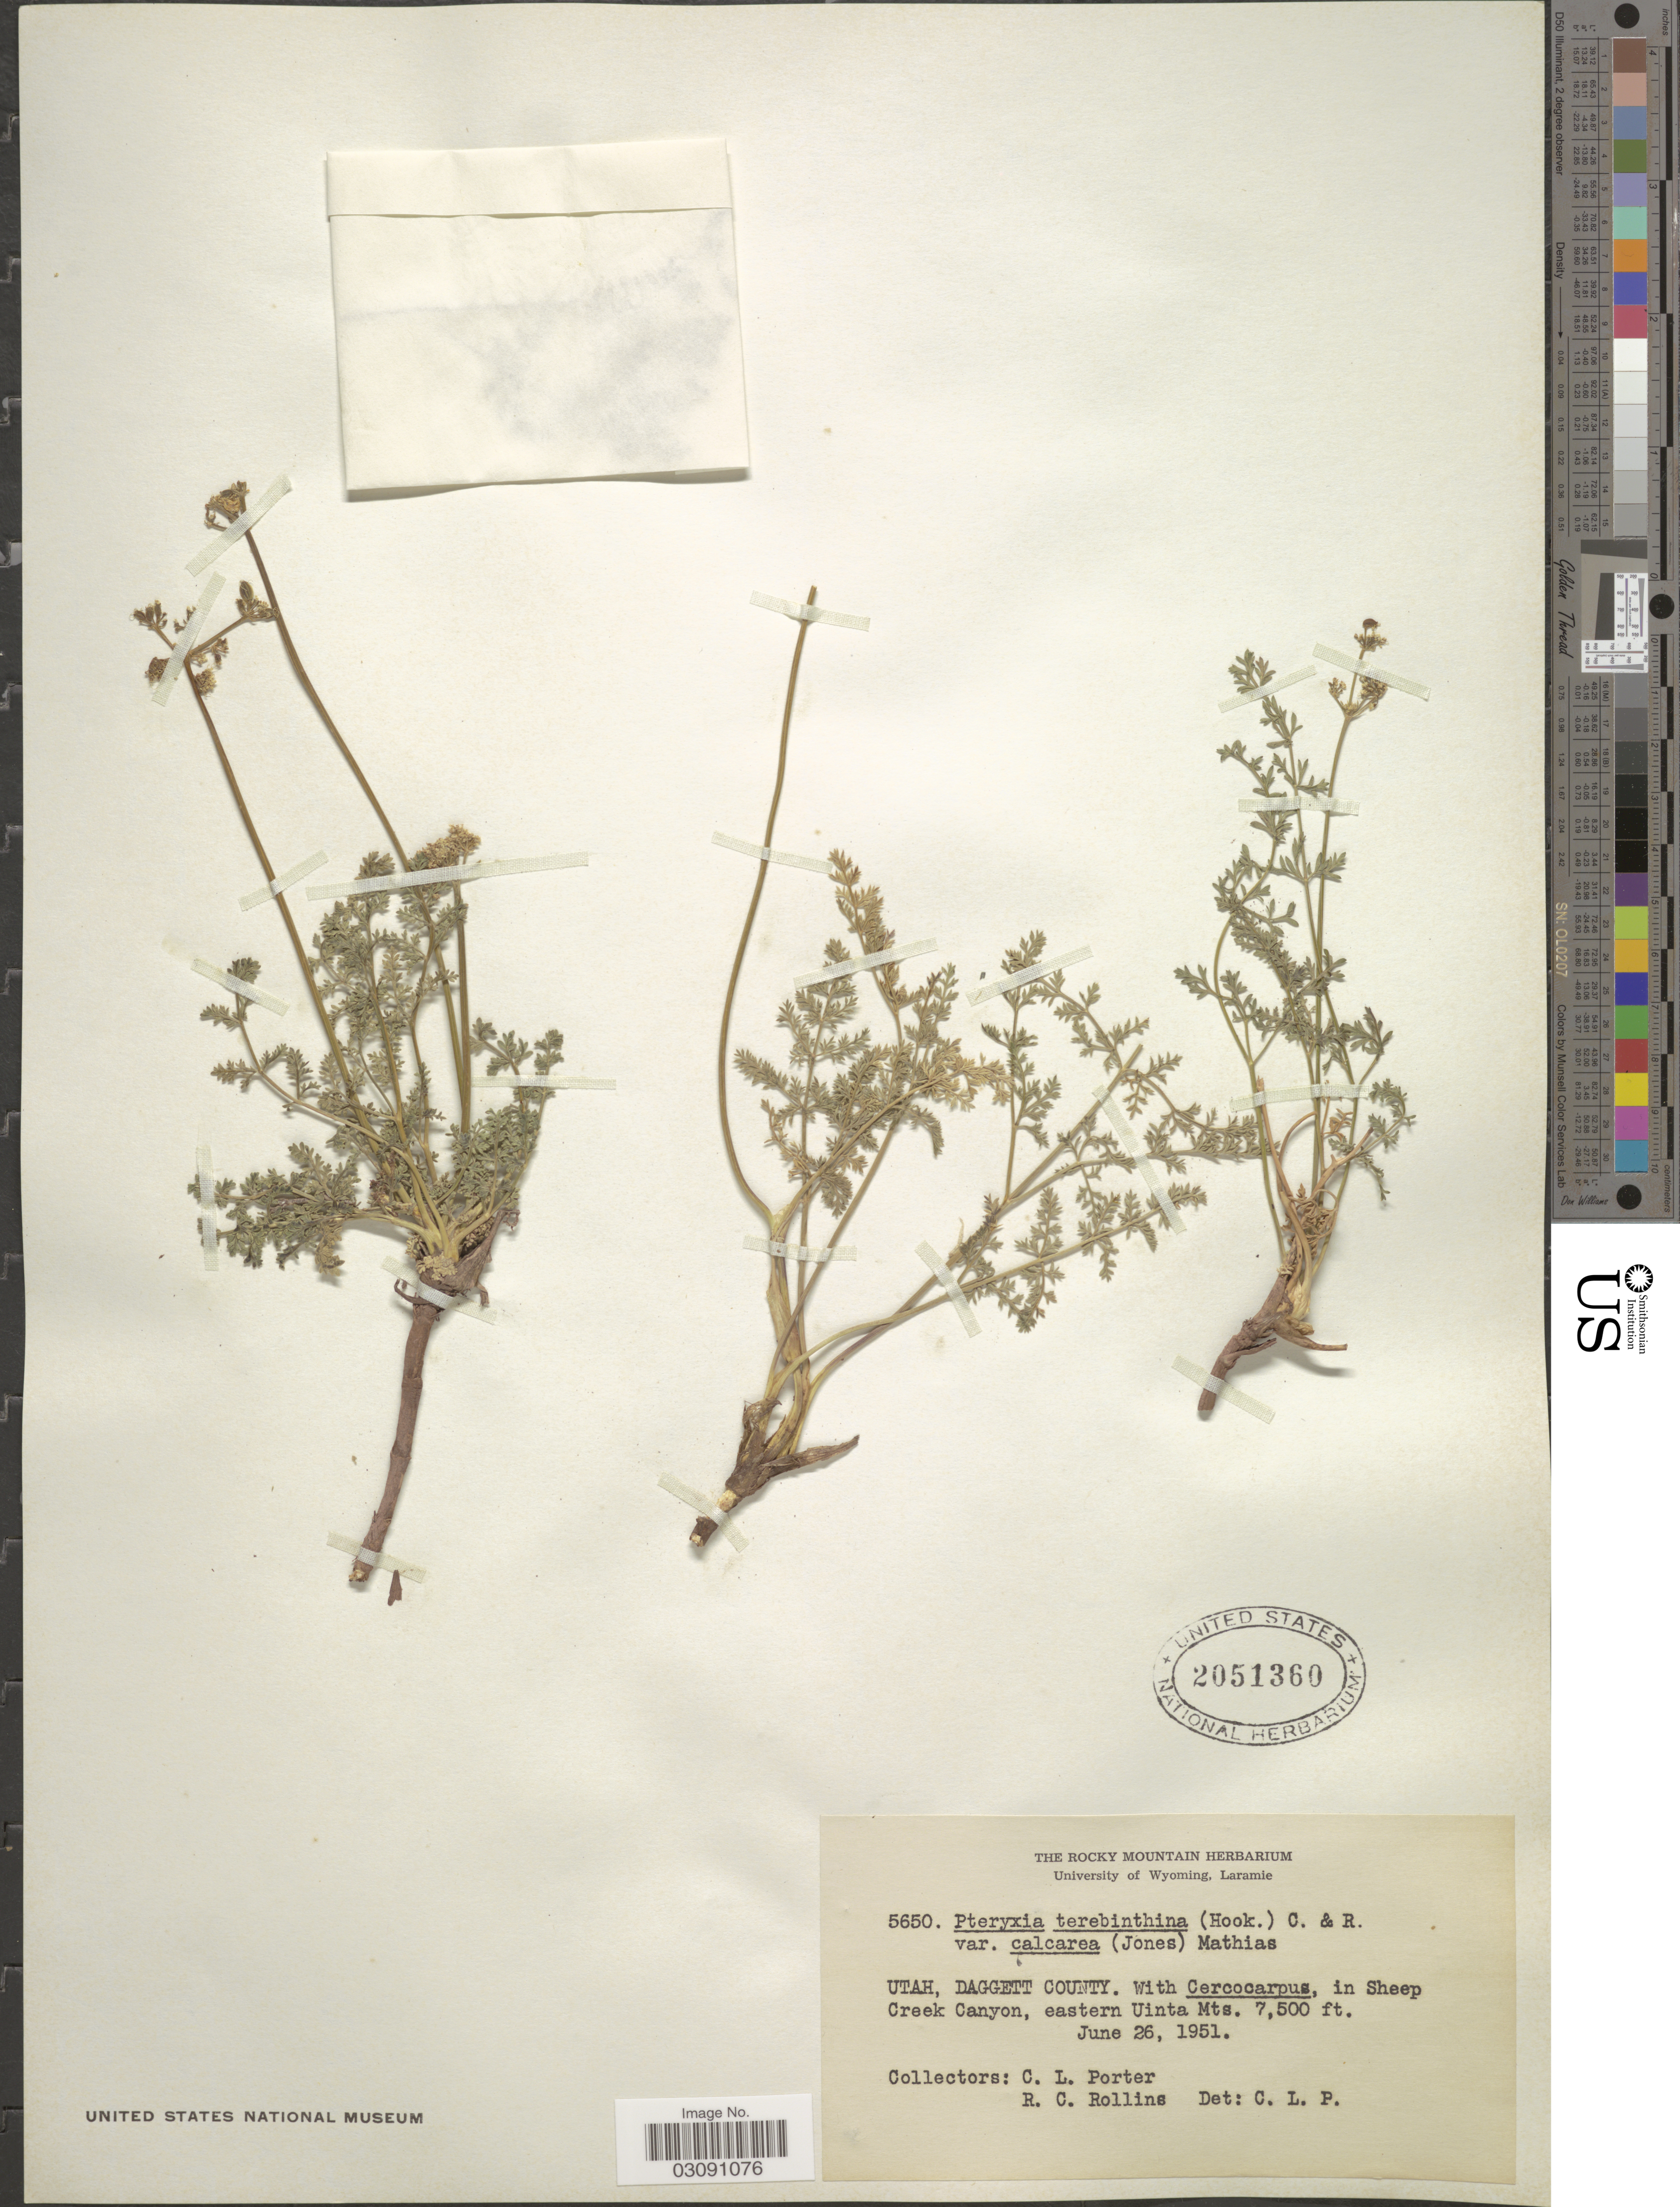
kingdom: Plantae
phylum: Tracheophyta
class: Magnoliopsida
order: Apiales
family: Apiaceae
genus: Pteryxia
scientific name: Pteryxia terebinthina var. calcarea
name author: (M.E. Jones) Mathias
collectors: C. L. Porter & R. C. Rollins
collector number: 5650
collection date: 1951-06-26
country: United States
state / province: Utah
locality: Daggett County. In Sheep Creek Canyon, eastern Uinta Mts.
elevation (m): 2286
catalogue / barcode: US 2051360